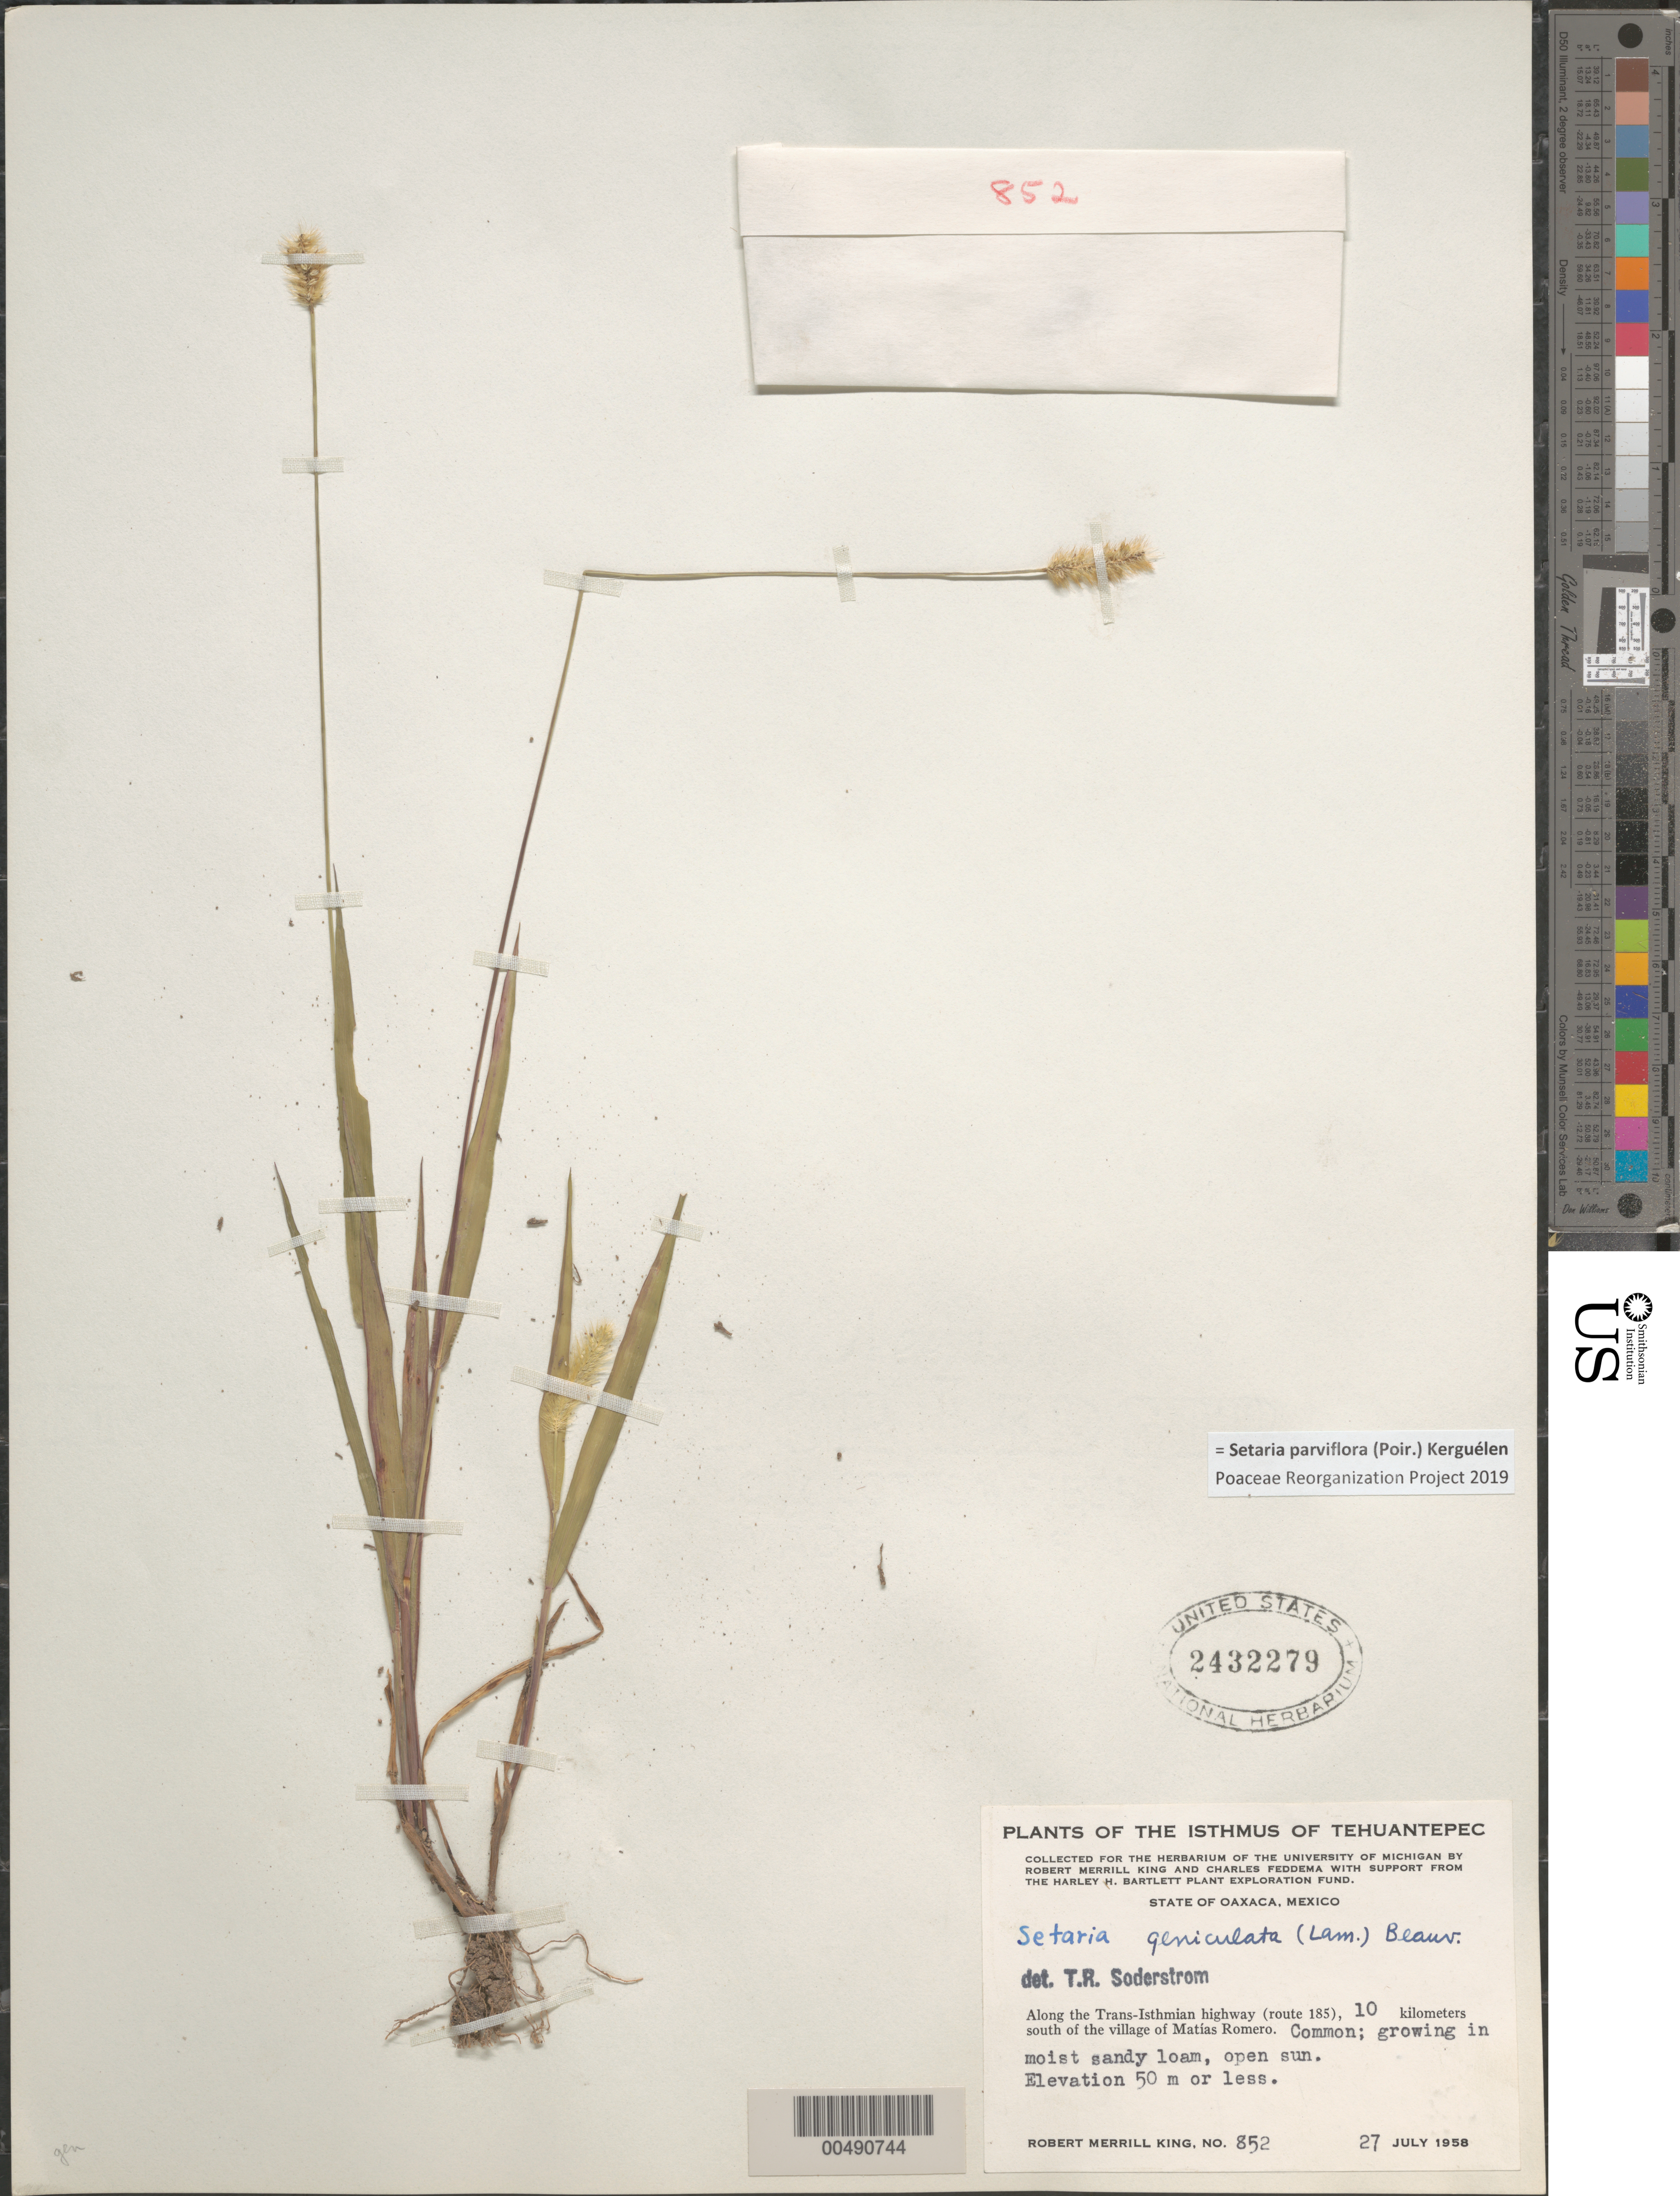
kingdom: Plantae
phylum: Tracheophyta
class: Liliopsida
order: Poales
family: Poaceae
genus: Setaria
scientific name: Setaria parviflora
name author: (Poir.) Kerguélen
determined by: Poaceae Reorganization Project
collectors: R. M. King & C. Feddema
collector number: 852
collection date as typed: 27 Jul 1958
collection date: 1958-07-27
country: Mexico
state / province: Oaxaca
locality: Isthmus of Tehuantepec, along the Trans-Isthmian hwy (route 185), 10 km S of the village of Matías Romero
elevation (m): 0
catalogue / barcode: US 2432279